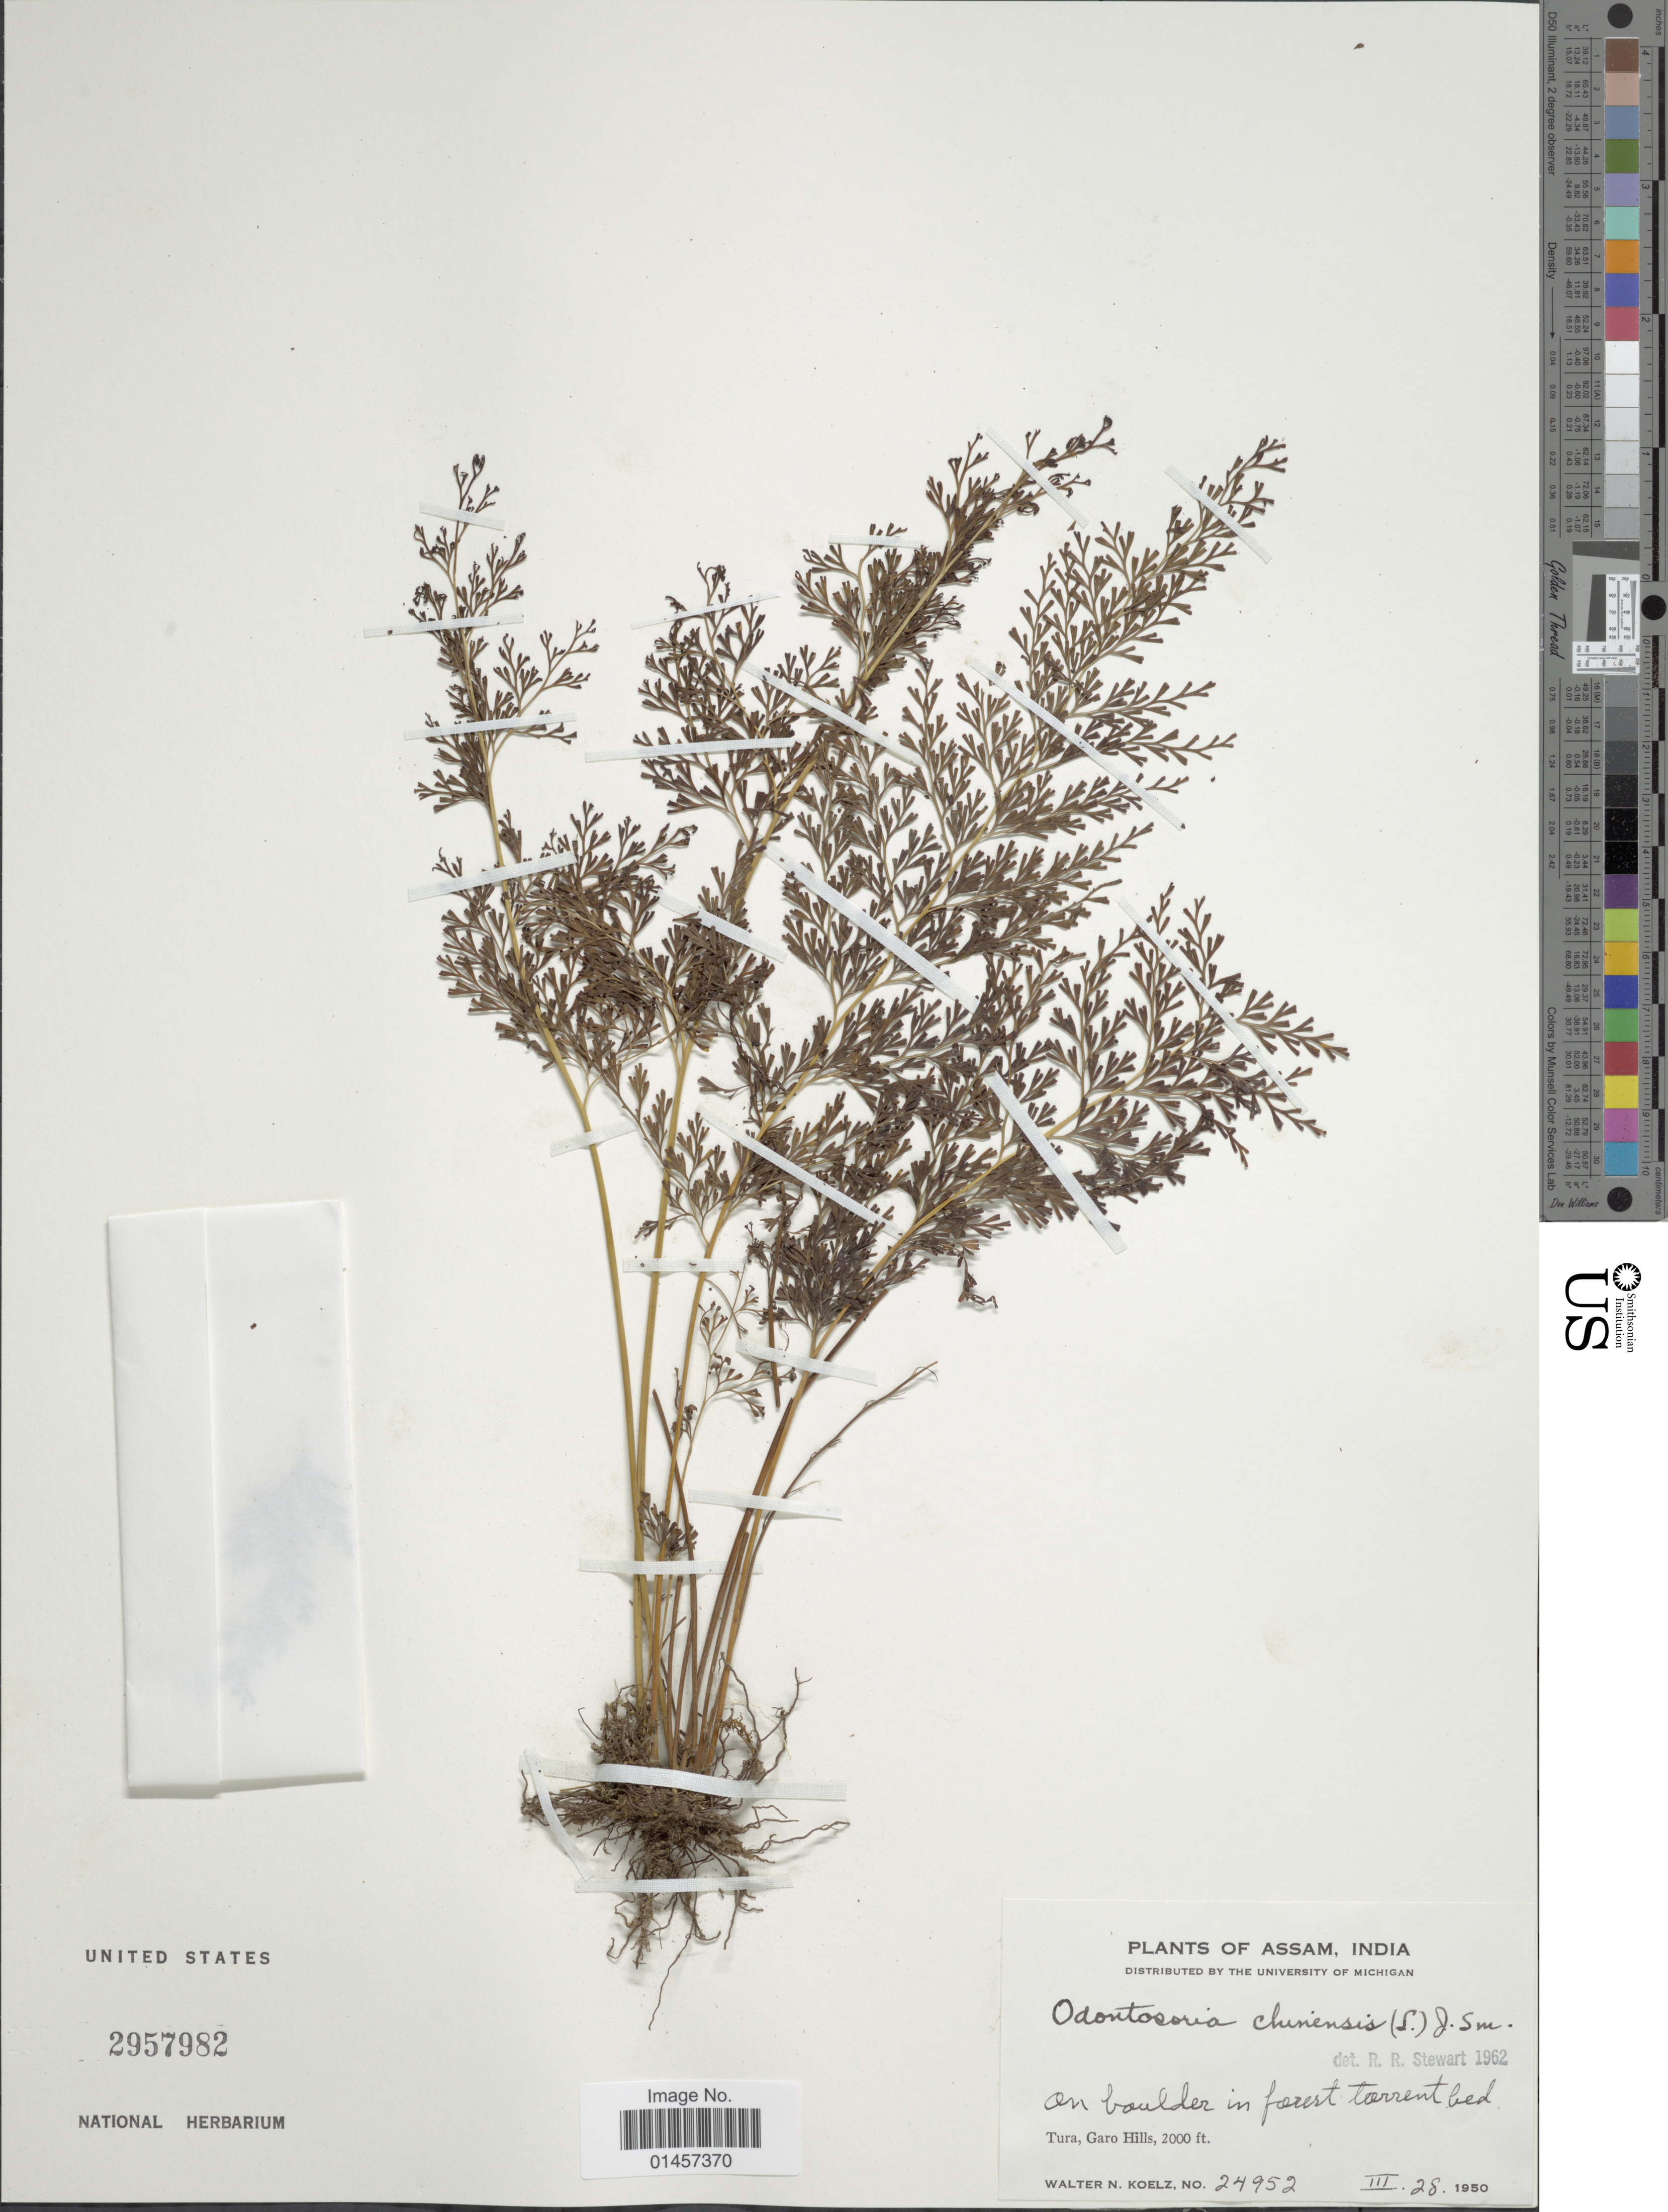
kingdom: Plantae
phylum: Tracheophyta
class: Polypodiopsida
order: Polypodiales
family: Lindsaeaceae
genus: Sphenomeris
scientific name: Sphenomeris chinensis var. chinensis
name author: (L.) Maxon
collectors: W. N. Koelz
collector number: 24952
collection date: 1950-03-28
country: India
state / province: Meghalaya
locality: Assam, India, Tura, Garo Hills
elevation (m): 610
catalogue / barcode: US 2957982